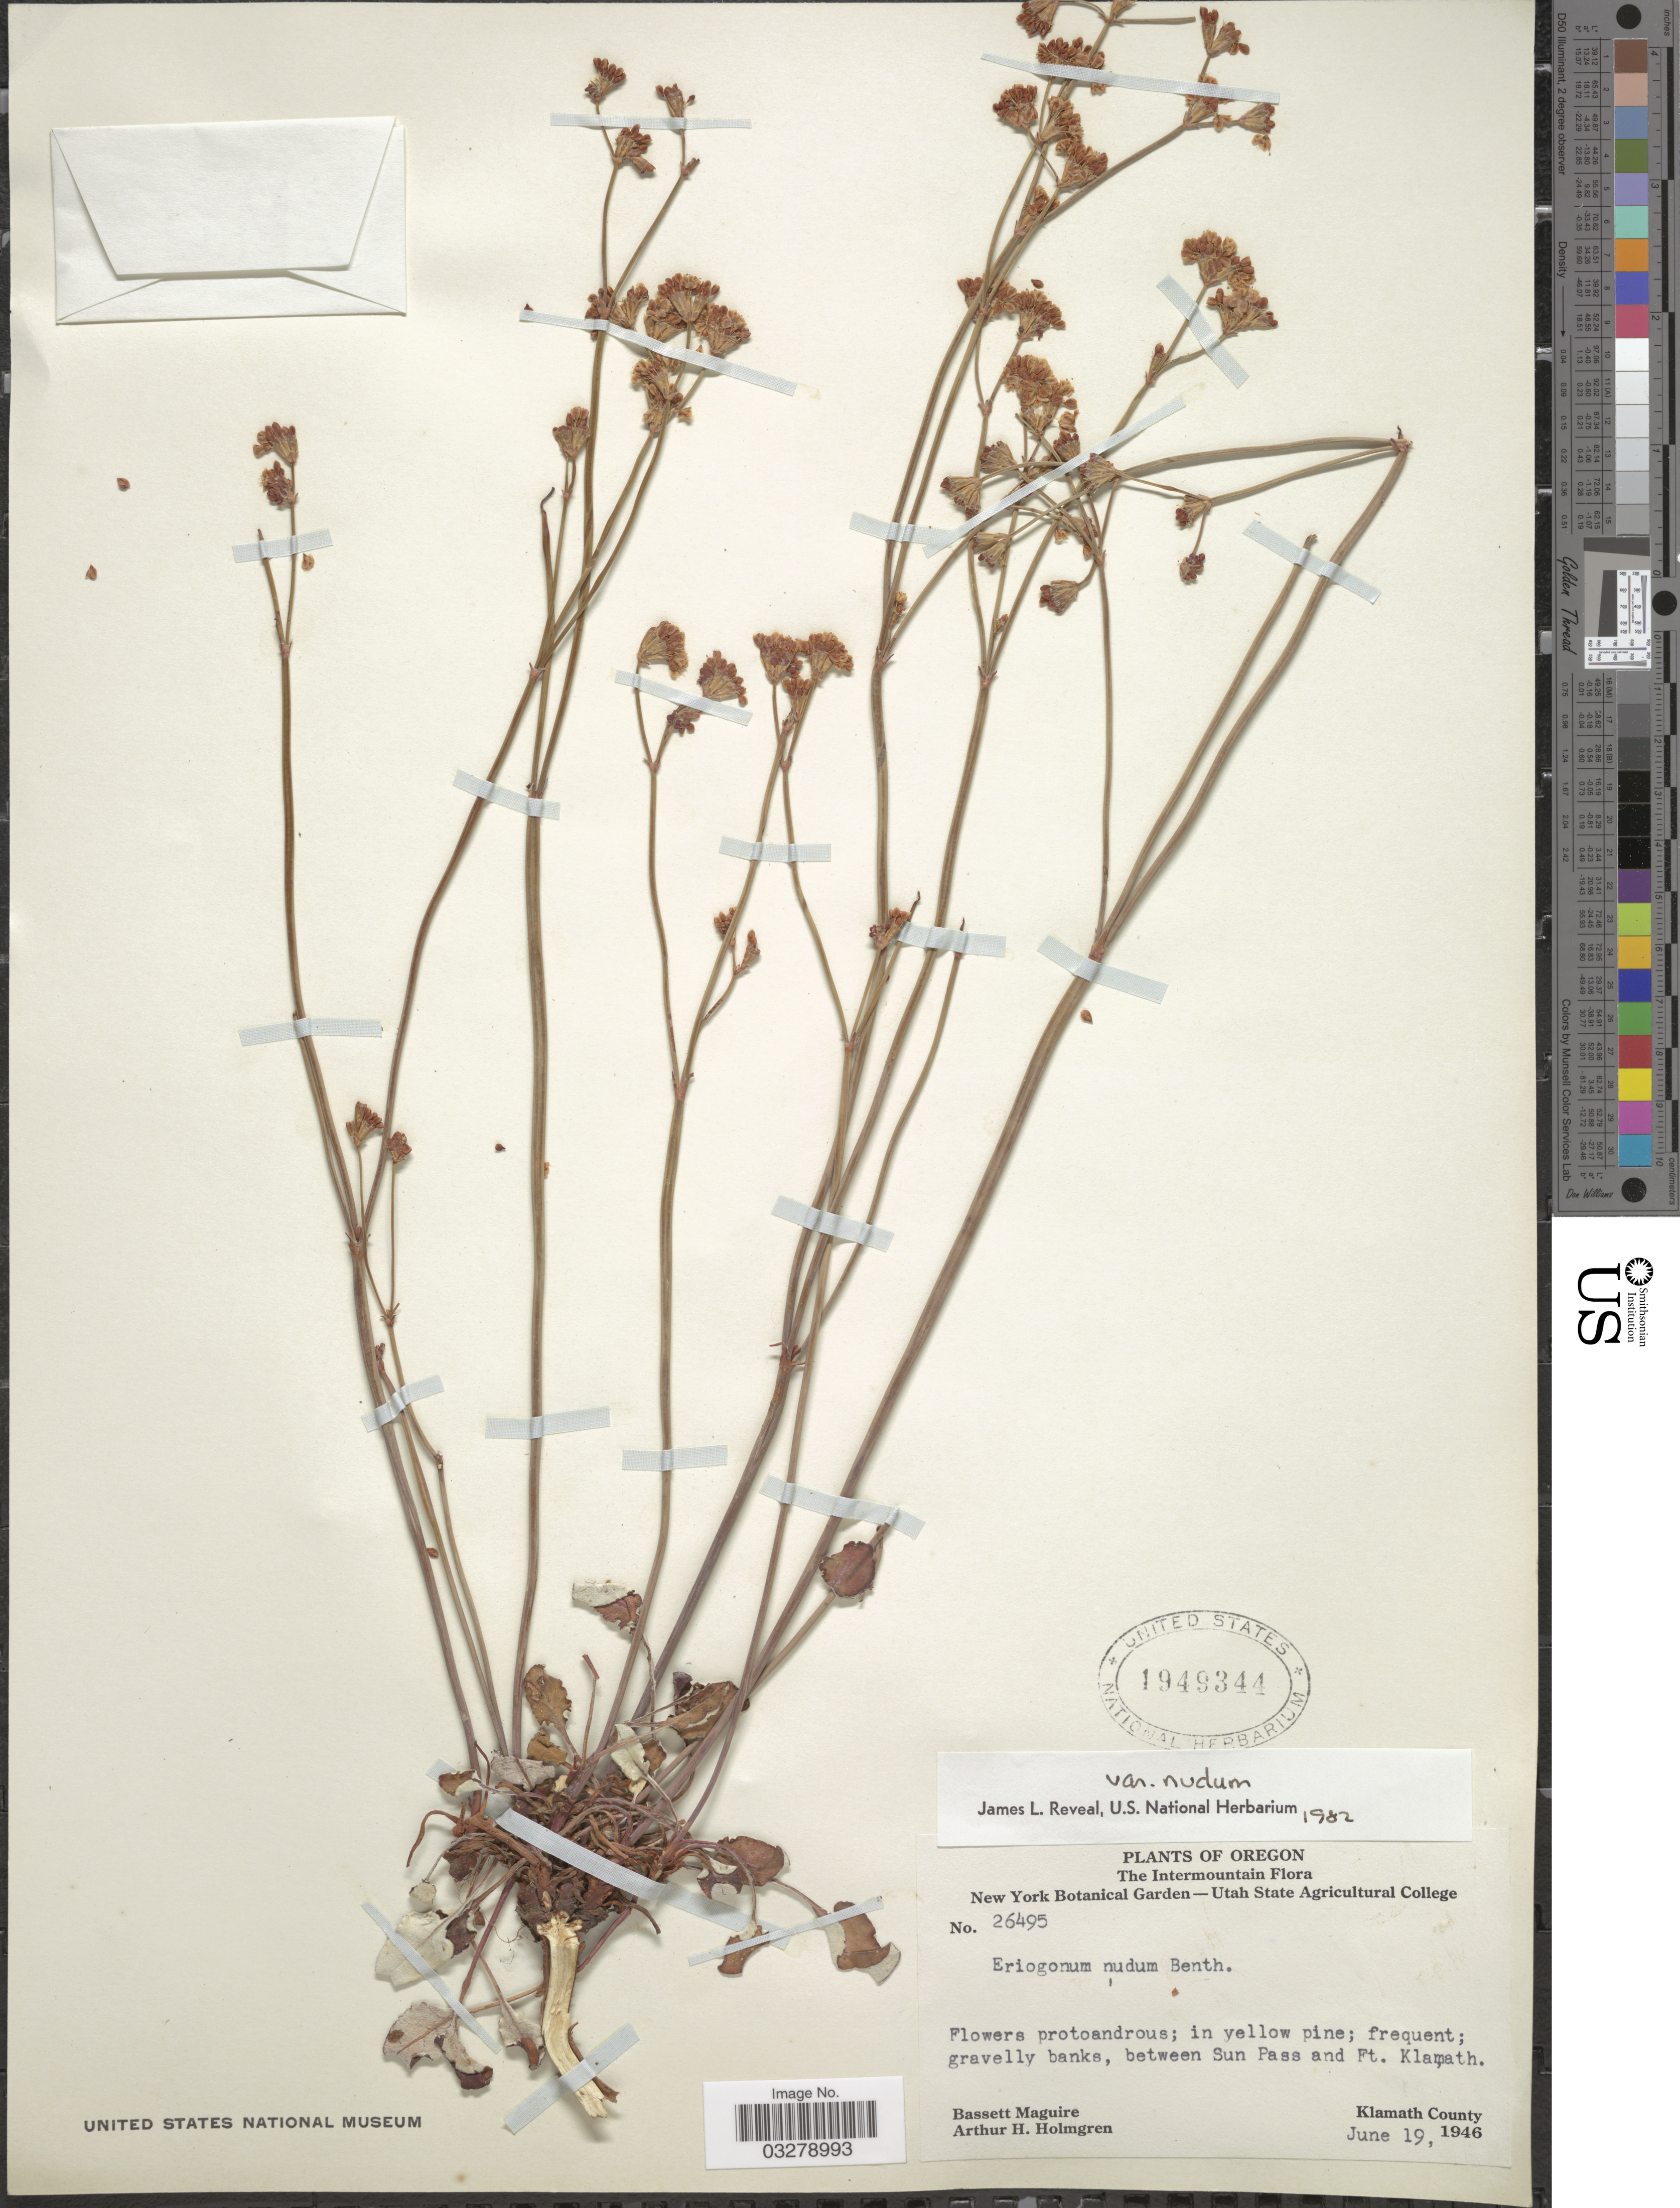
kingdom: Plantae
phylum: Tracheophyta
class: Magnoliopsida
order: Caryophyllales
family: Polygonaceae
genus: Eriogonum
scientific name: Eriogonum nudum var. nudum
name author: Douglas ex Benth.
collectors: B. Maguire & A. H. Holmgren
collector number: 26495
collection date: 1946-06-19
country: United States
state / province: Oregon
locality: The Intermountain, between Sun Pass and Ft. Klamath. Klamath County.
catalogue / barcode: US 1949344